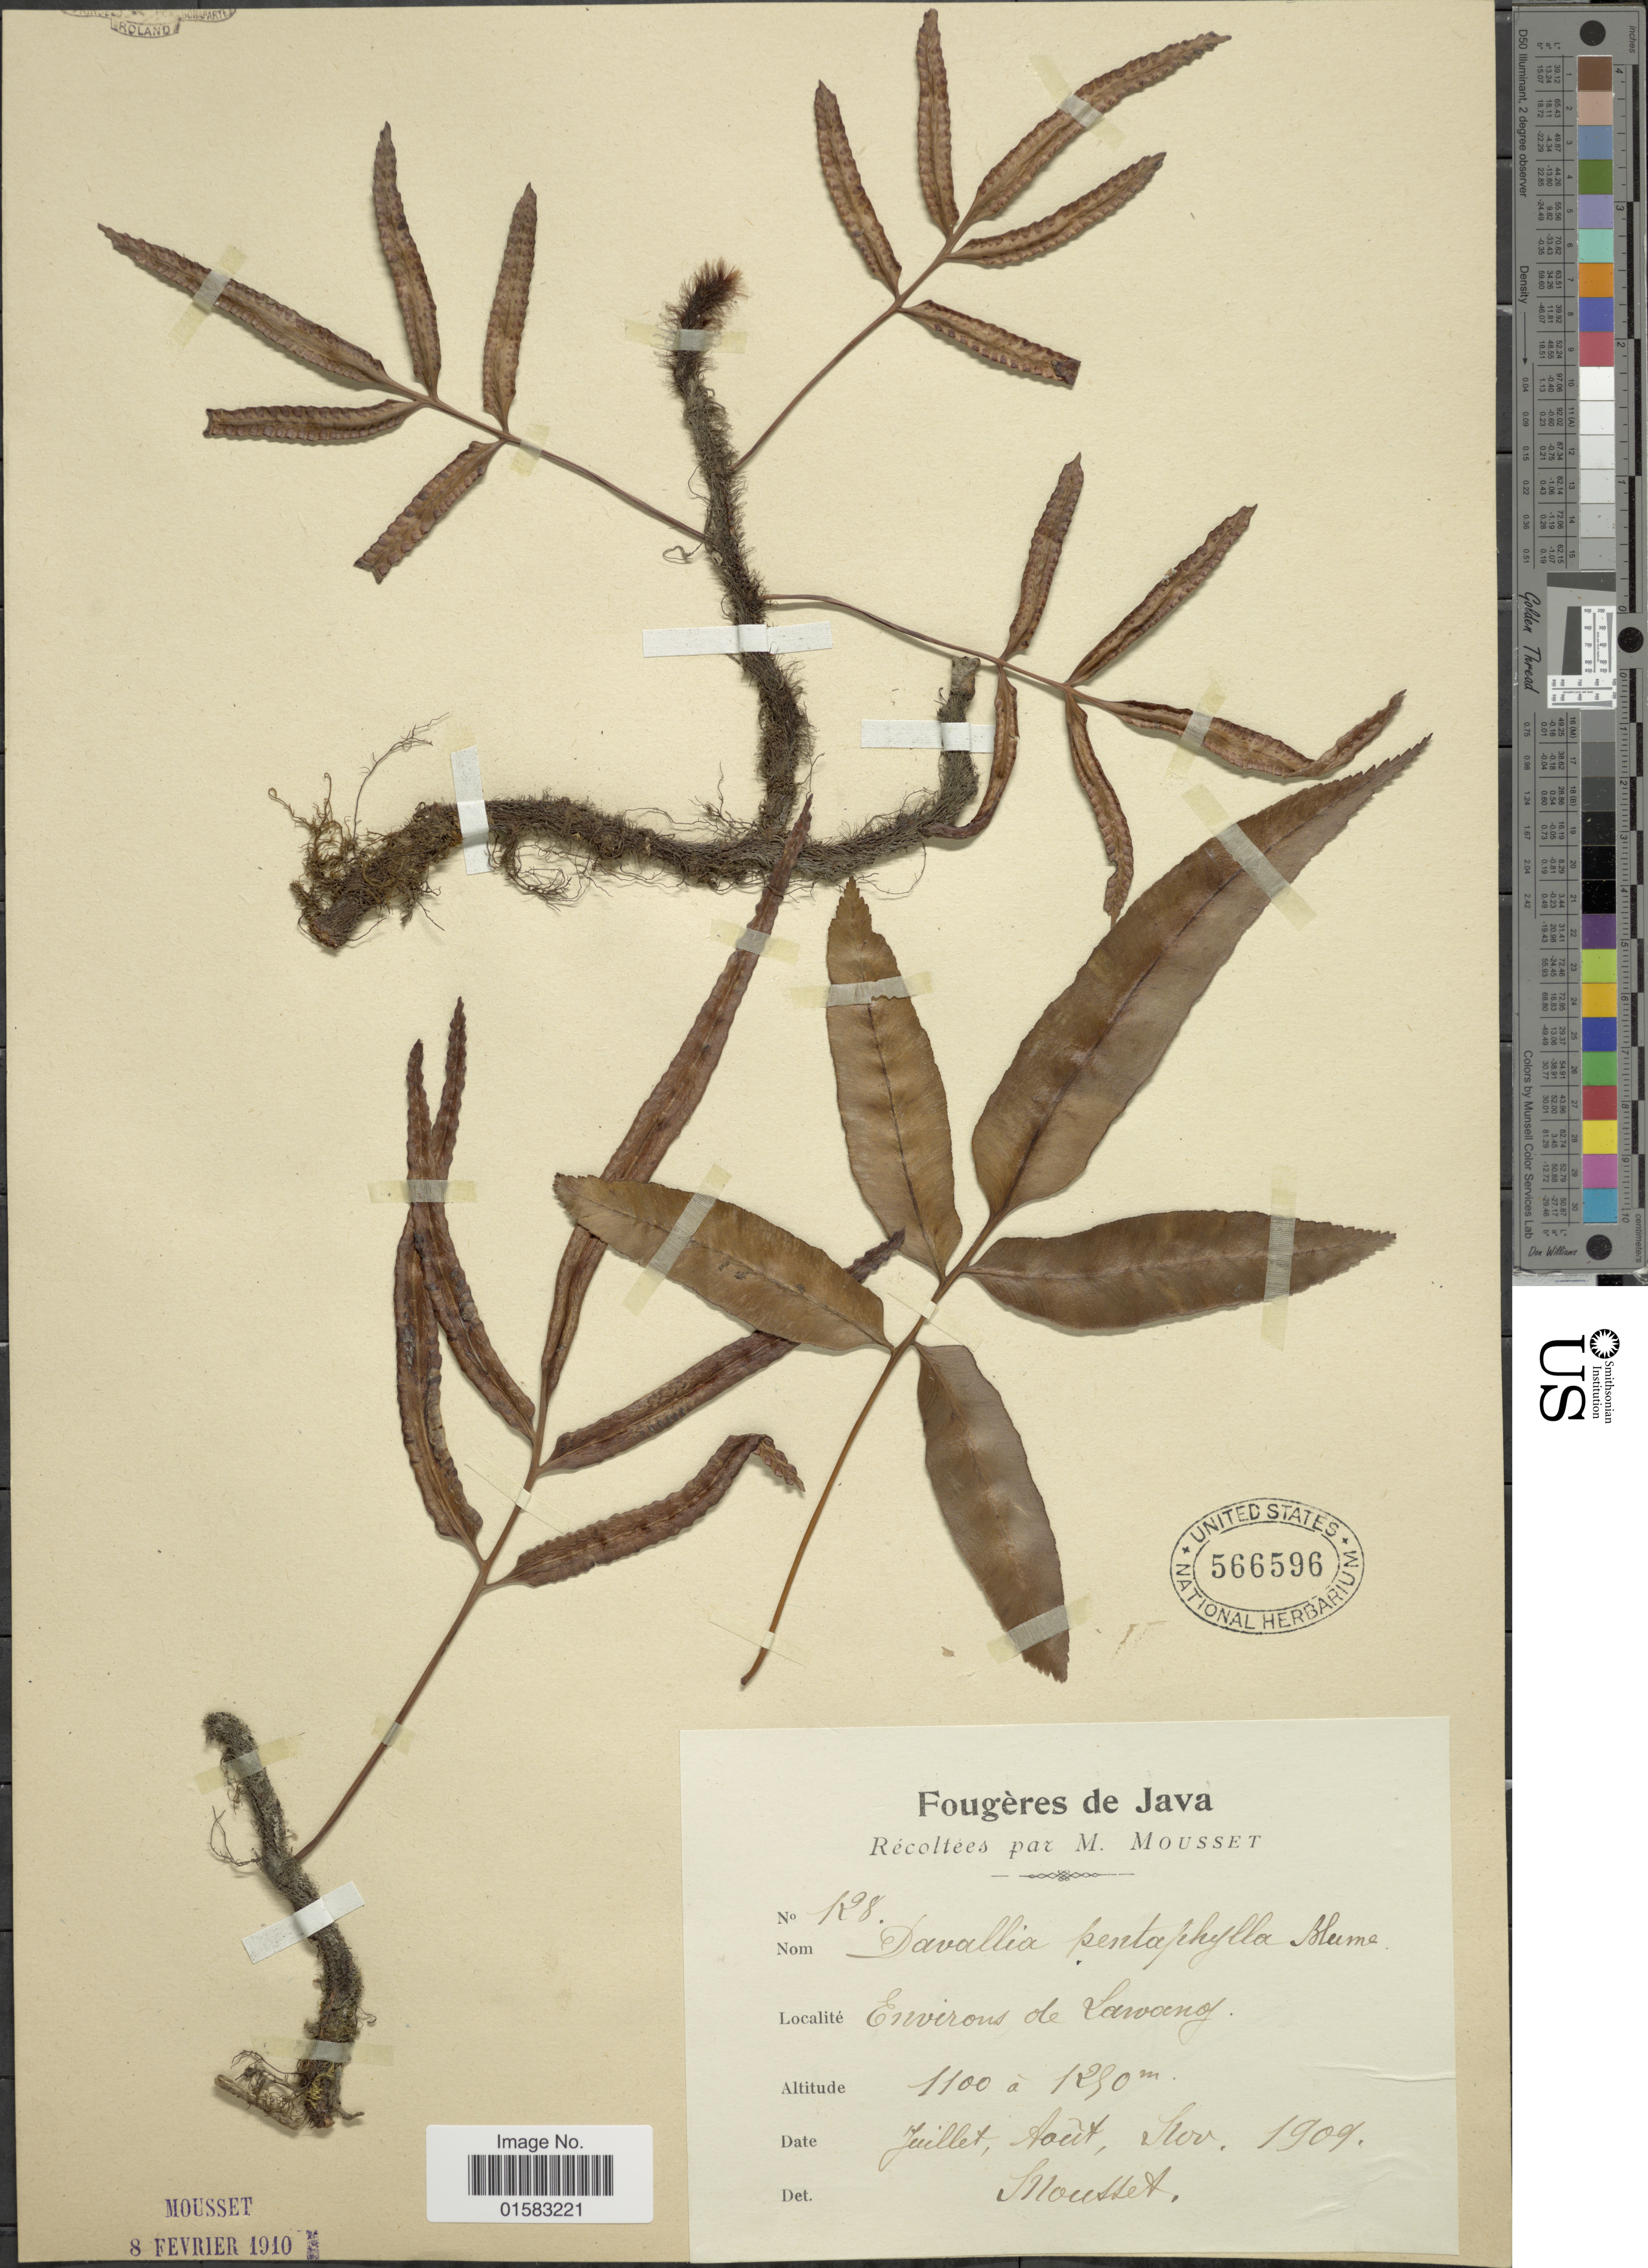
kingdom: Plantae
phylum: Tracheophyta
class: Polypodiopsida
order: Polypodiales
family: Davalliaceae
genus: Davallia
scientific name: Davallia pentaphylla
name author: Blume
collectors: M. Mousset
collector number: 128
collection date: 1909-07/1909-11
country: Indonesia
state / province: Java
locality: Environs de Lawoeng [interpreted]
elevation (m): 1100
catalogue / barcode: US 566596